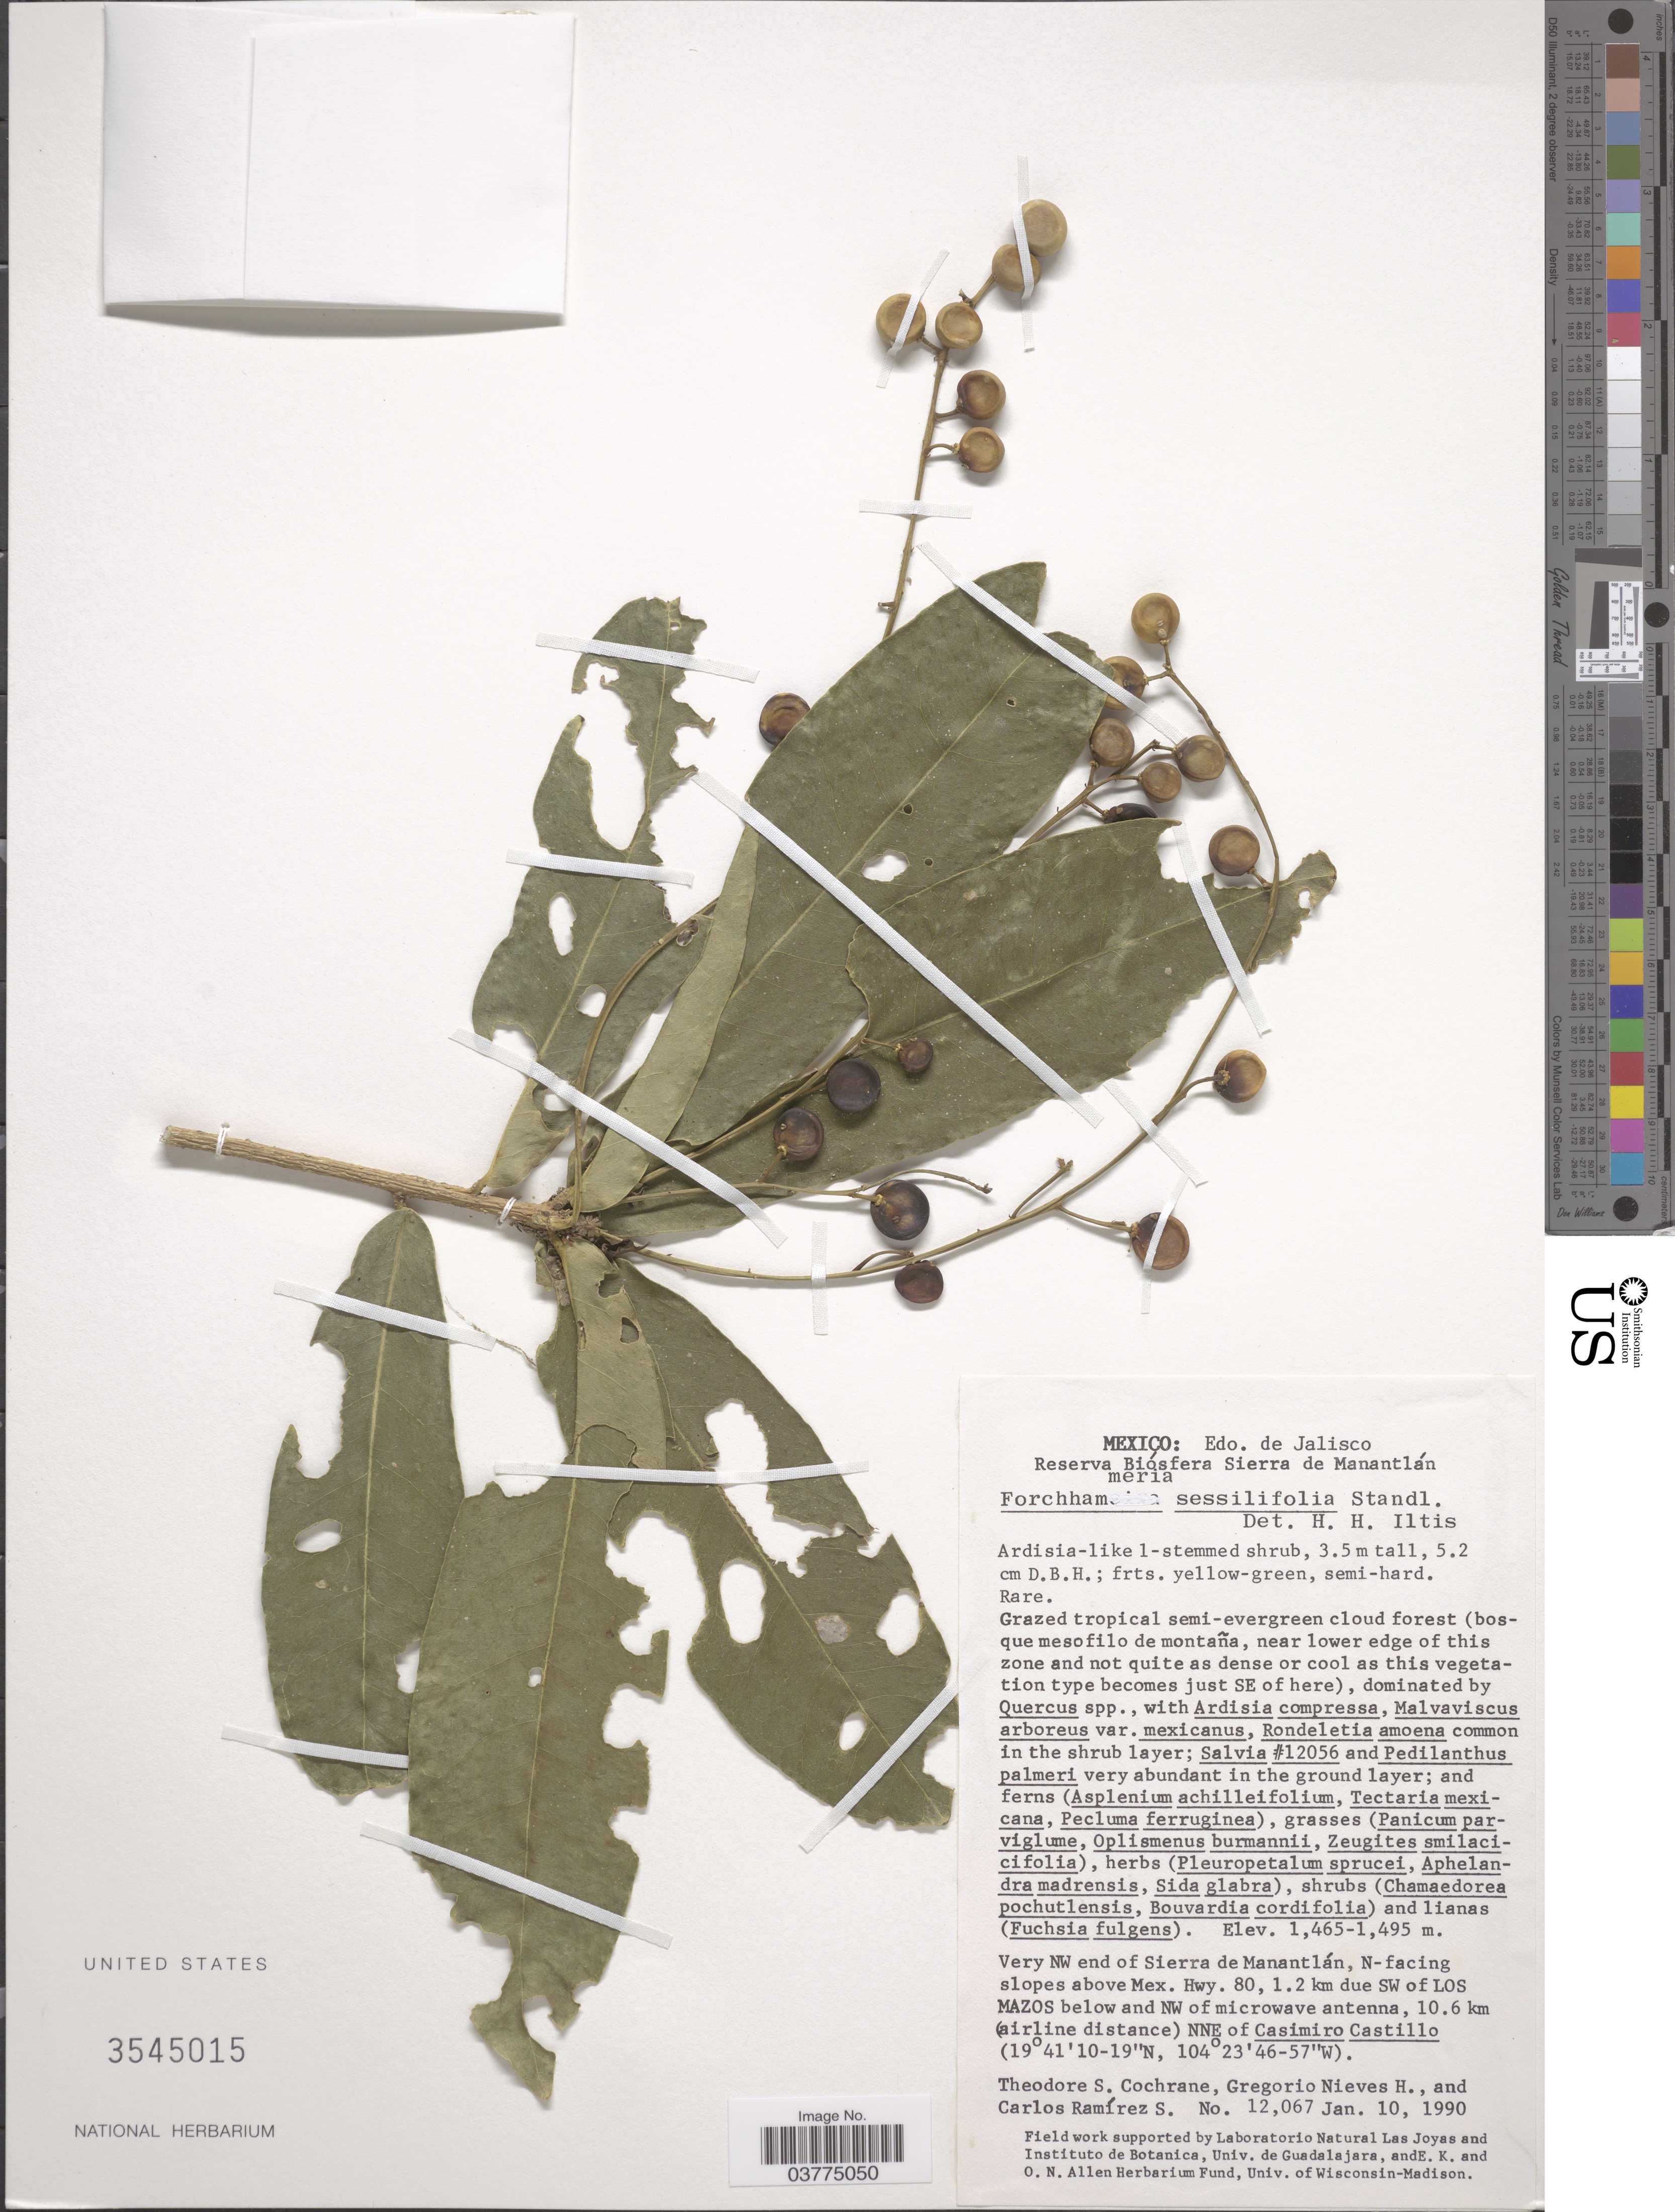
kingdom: Plantae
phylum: Tracheophyta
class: Magnoliopsida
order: Brassicales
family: Stixaceae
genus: Forchhammeria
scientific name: Forchhammeria sessilifolia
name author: Standl.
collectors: T. S. Cochrane, G. Nieves H. & C. Ramirez S.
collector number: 12067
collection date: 1990-01-10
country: Mexico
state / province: Jalisco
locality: Very NW end of Sierra de Manantlán, N-facing slopes above Mex. Hwy. 80, 1.2 km due SW of Los Mazos below and NW of microwave antenna, 10.6 km (airline distance) NNE of Casimiro Castillo.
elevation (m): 1465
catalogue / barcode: US 3545015